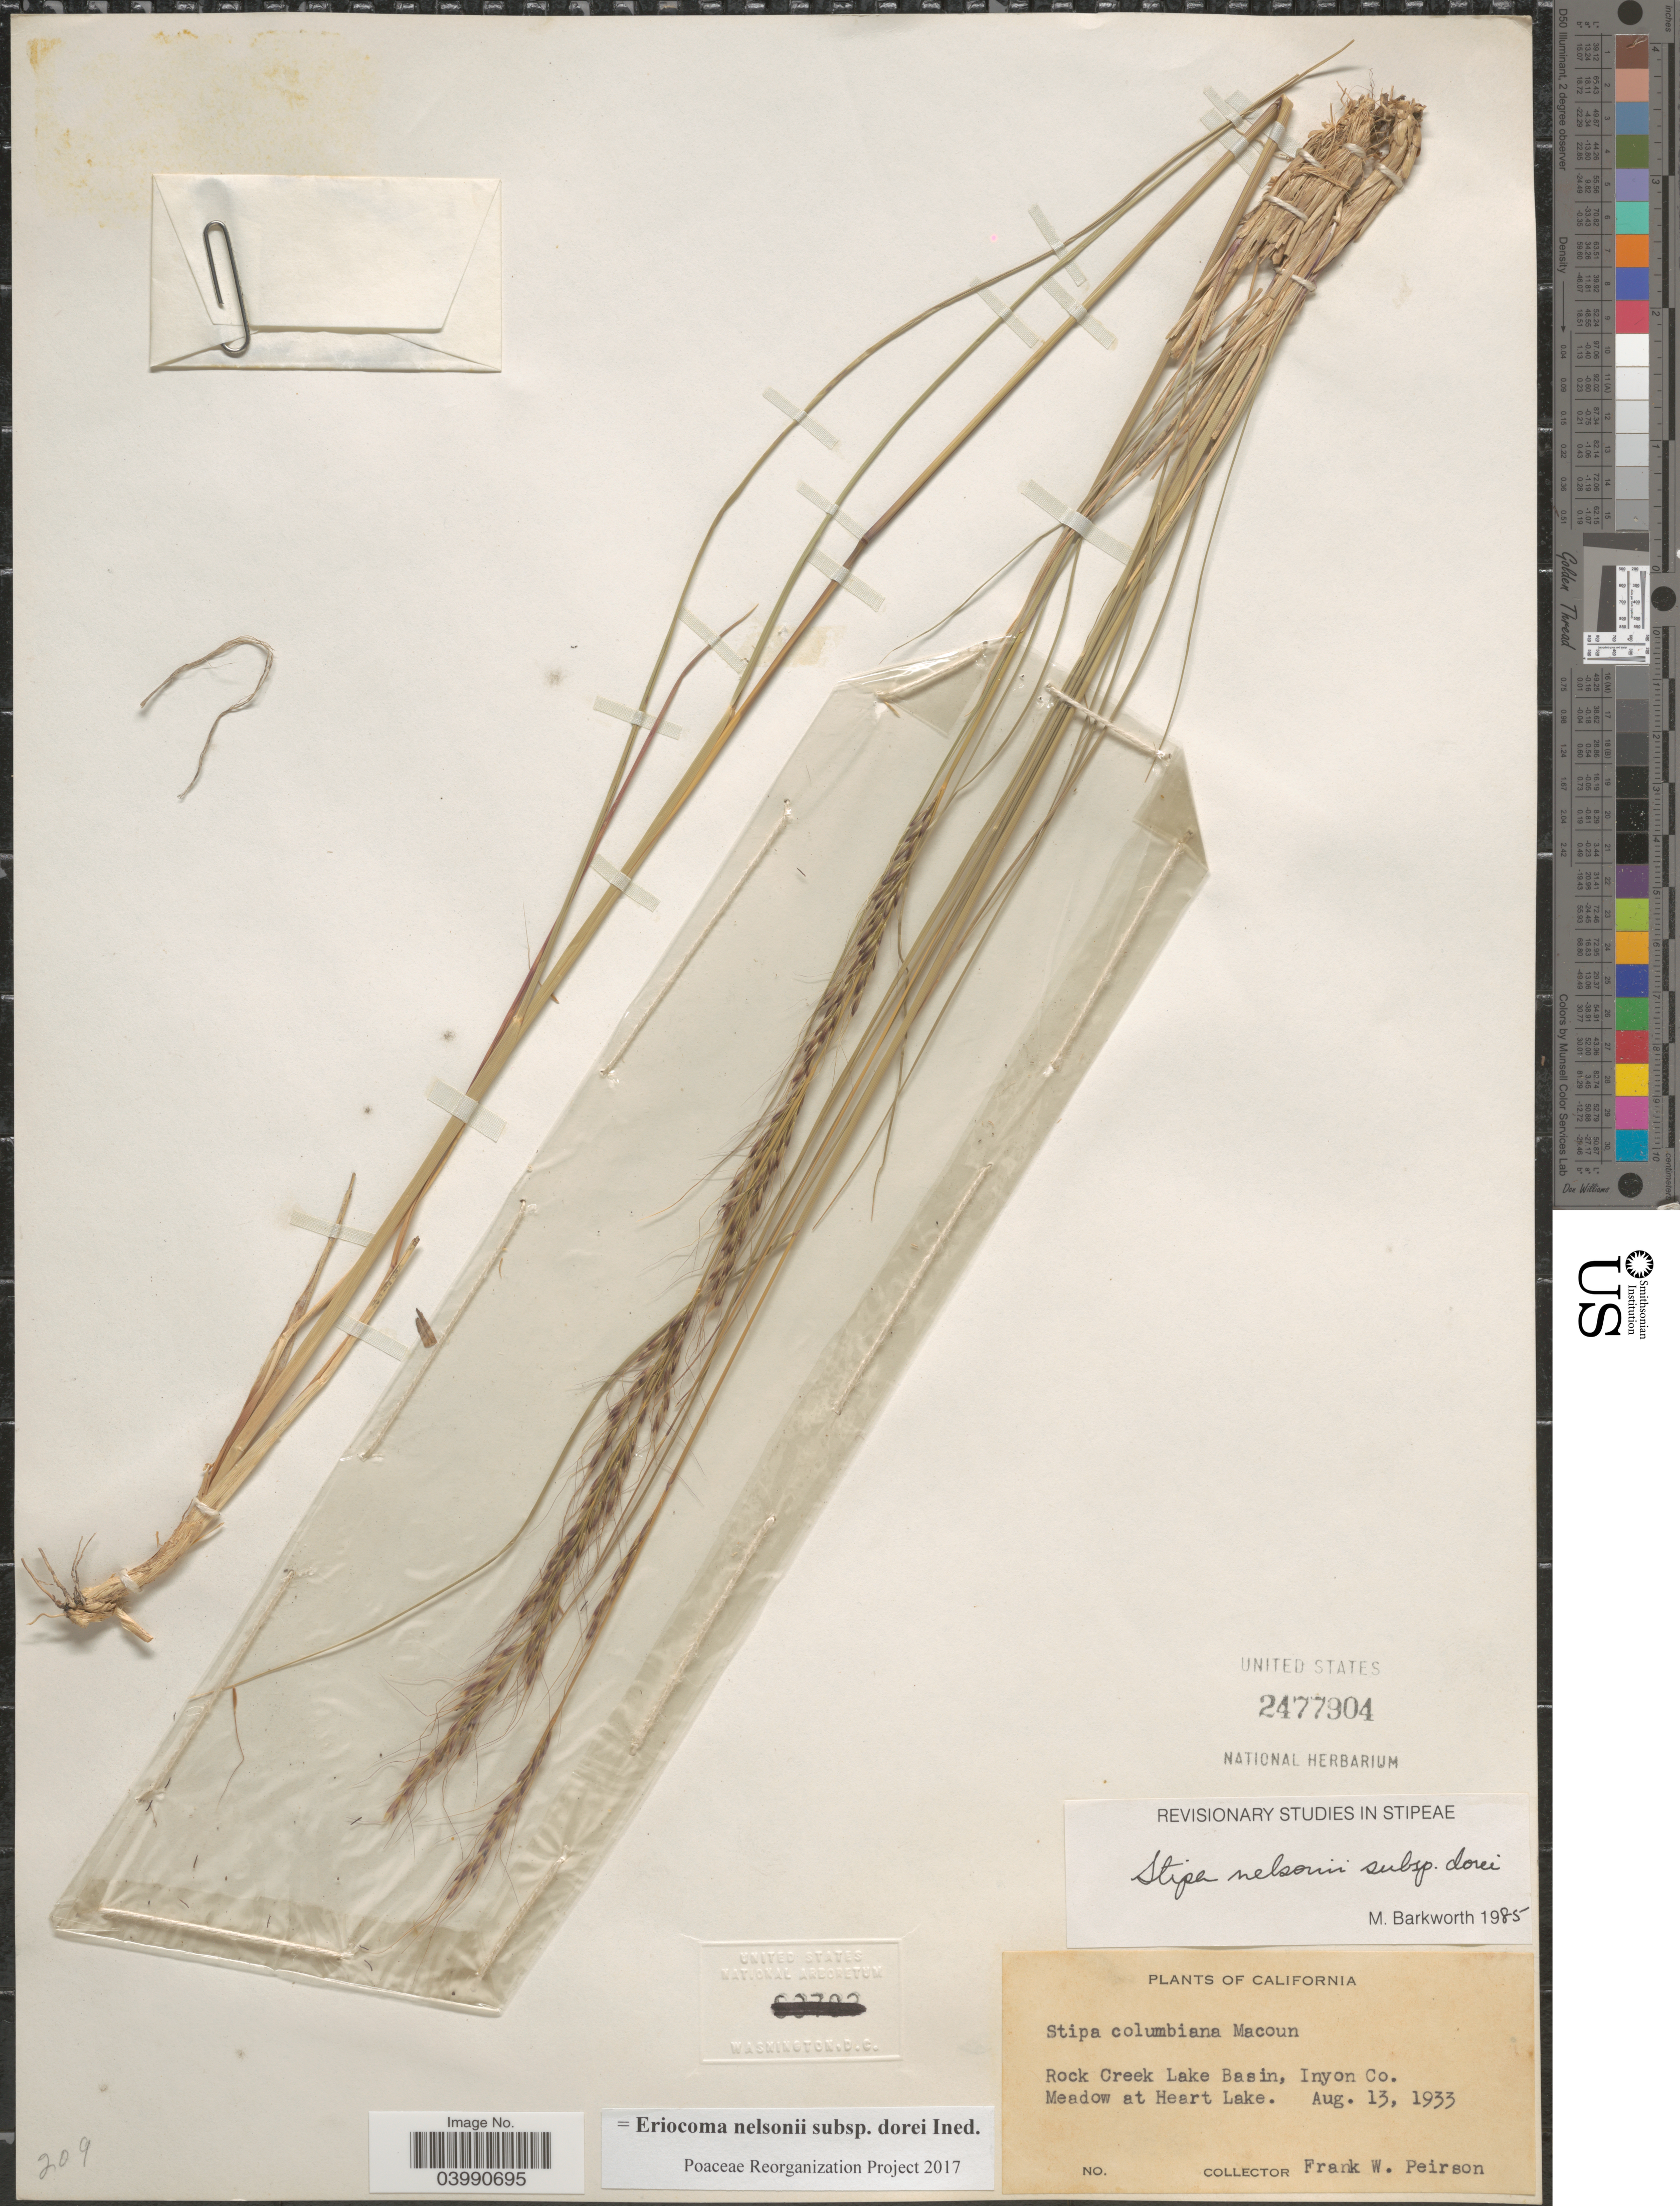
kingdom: Plantae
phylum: Tracheophyta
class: Liliopsida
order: Poales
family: Poaceae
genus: Eriocoma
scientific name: Eriocoma nelsonii subsp. dorei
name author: (Barkworth & J. Maze) Romasch.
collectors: F. Peirson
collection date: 1933-08-13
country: United States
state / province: California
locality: Rock Creek Lake Basin, Inyon Co. Meadow at Heart Lake.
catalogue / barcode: US 2477904